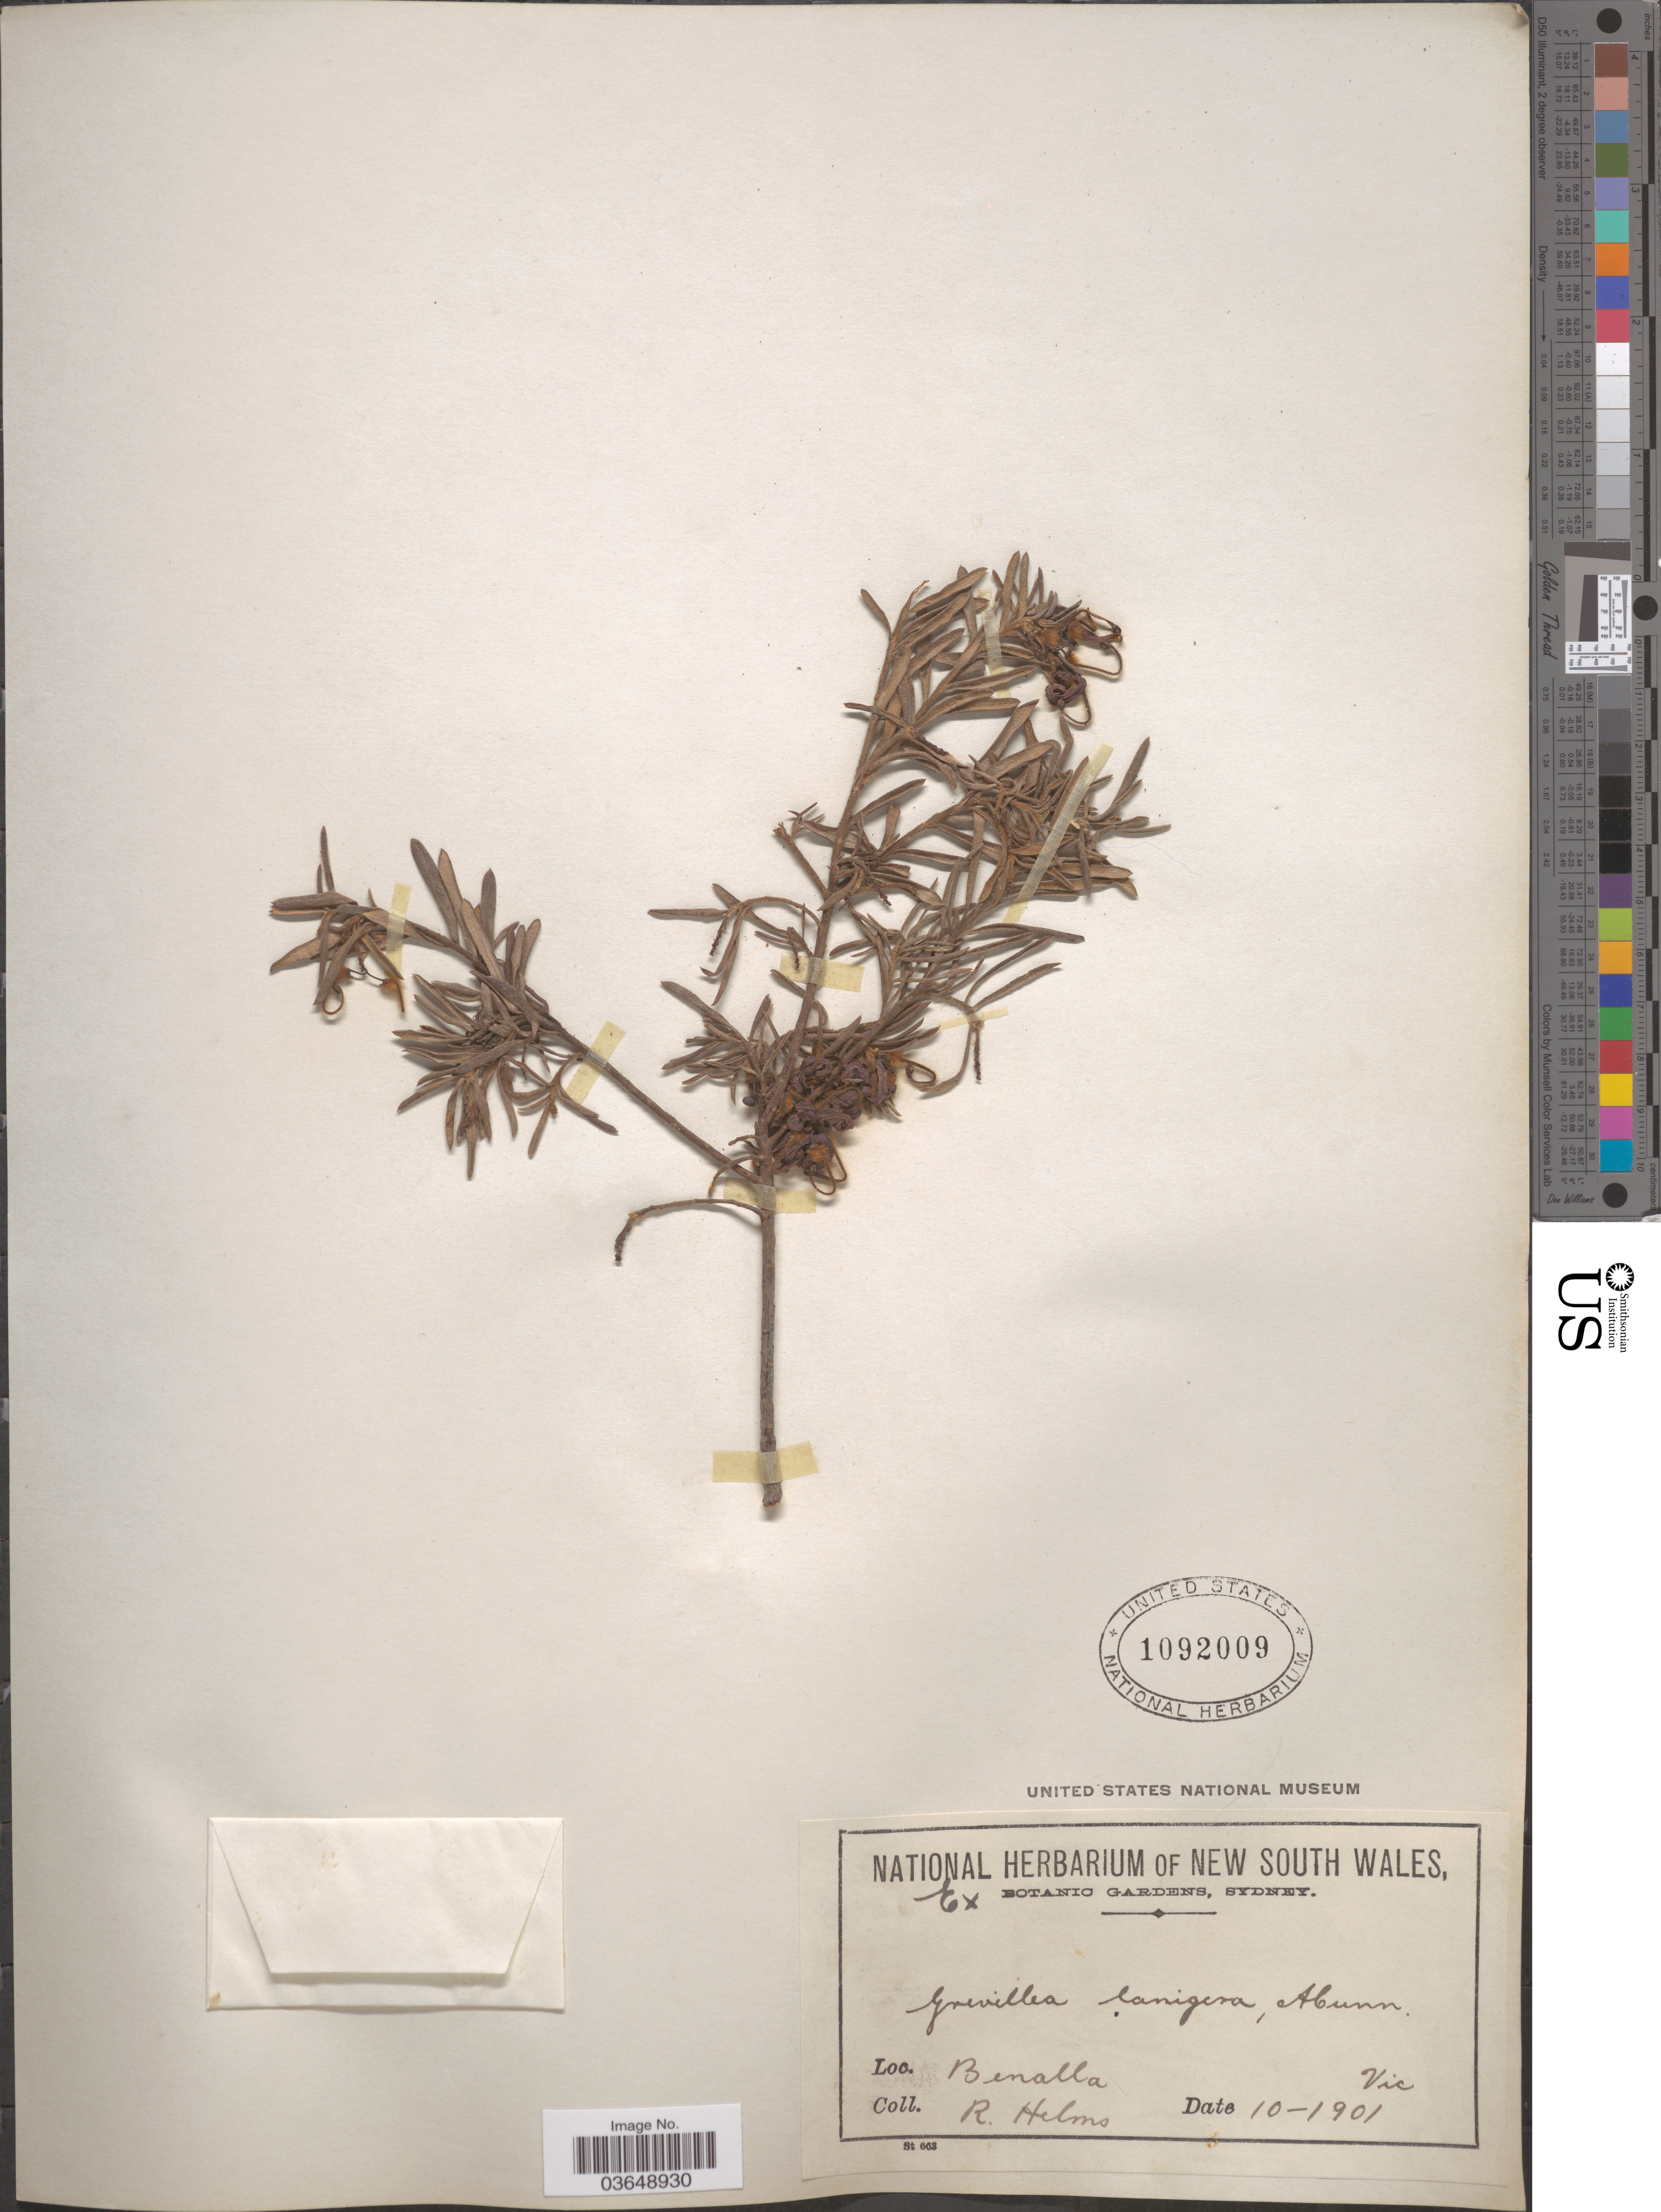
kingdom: Plantae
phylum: Tracheophyta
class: Magnoliopsida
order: Proteales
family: Proteaceae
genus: Grevillea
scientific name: Grevillea lanigera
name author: A. Cunn. ex R. Br.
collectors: R. Helms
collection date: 1901-10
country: Australia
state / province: New South Wales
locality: Benalla. Vic.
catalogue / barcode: US 1092009